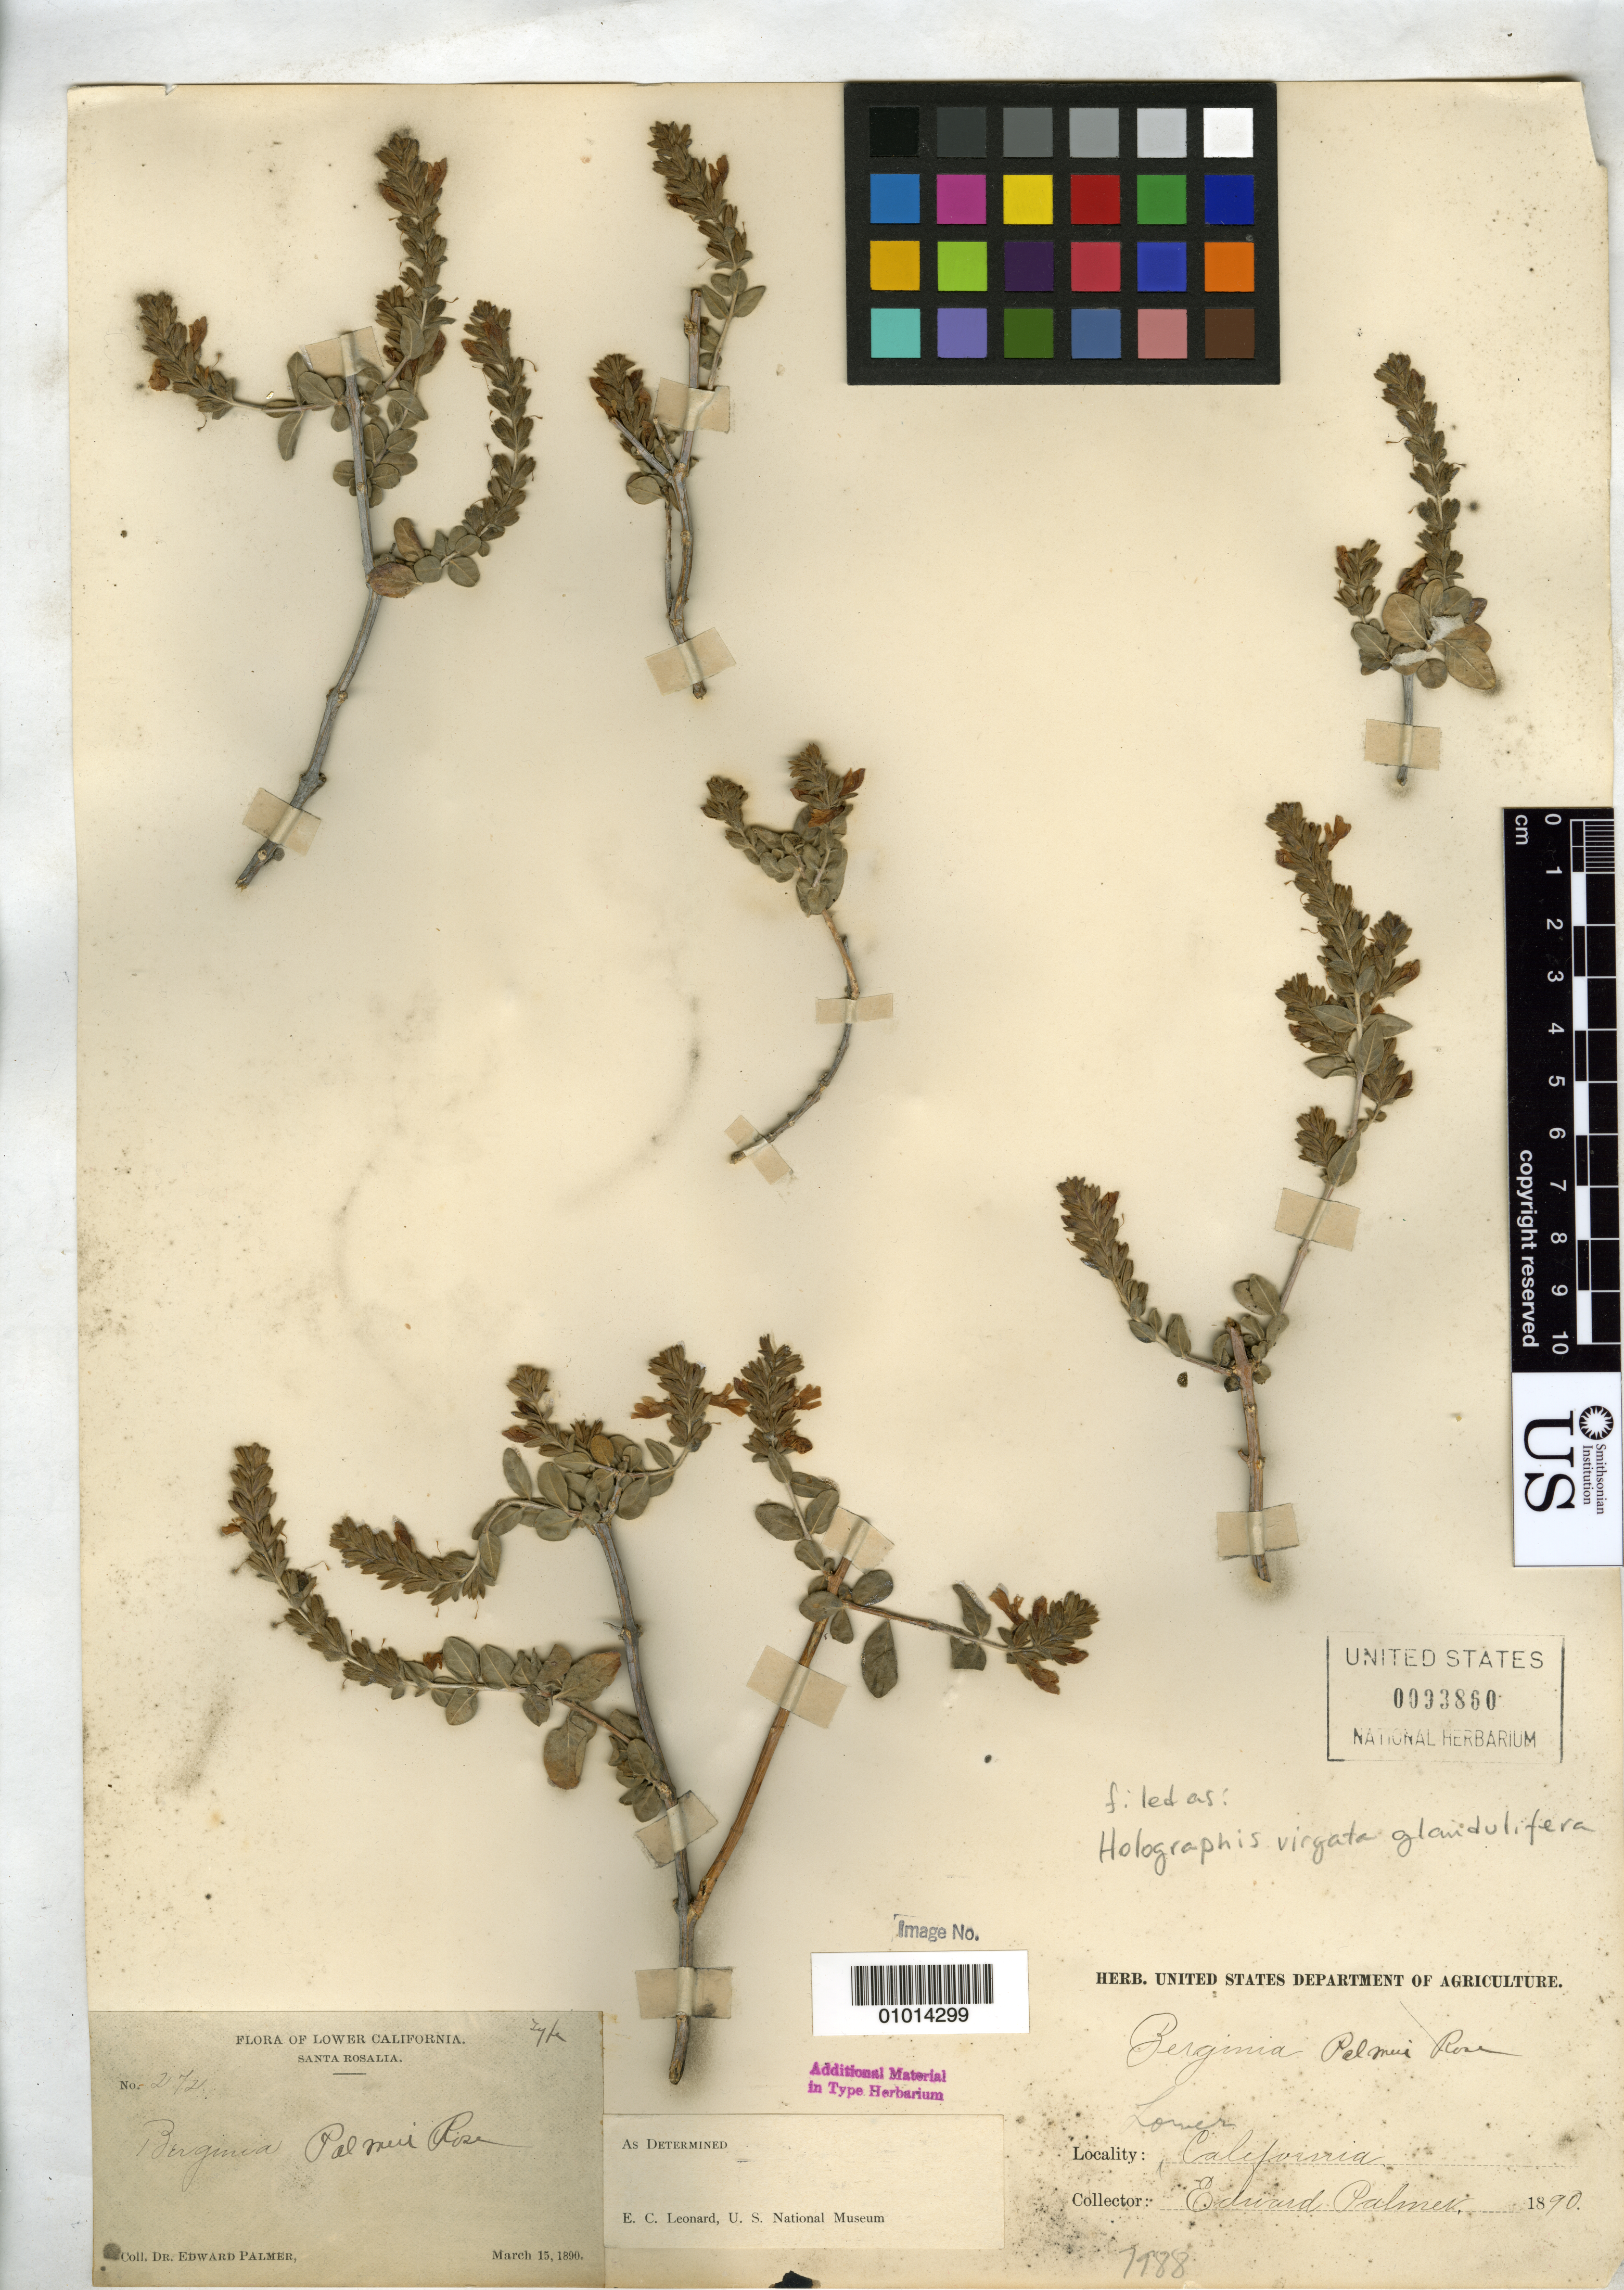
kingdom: Plantae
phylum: Tracheophyta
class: Magnoliopsida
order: Lamiales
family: Acanthaceae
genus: Berginia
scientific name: Berginia palmeri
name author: Rose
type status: Isotype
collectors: E. Palmer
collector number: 272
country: Mexico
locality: Santa Rosalia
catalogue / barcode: US 93860